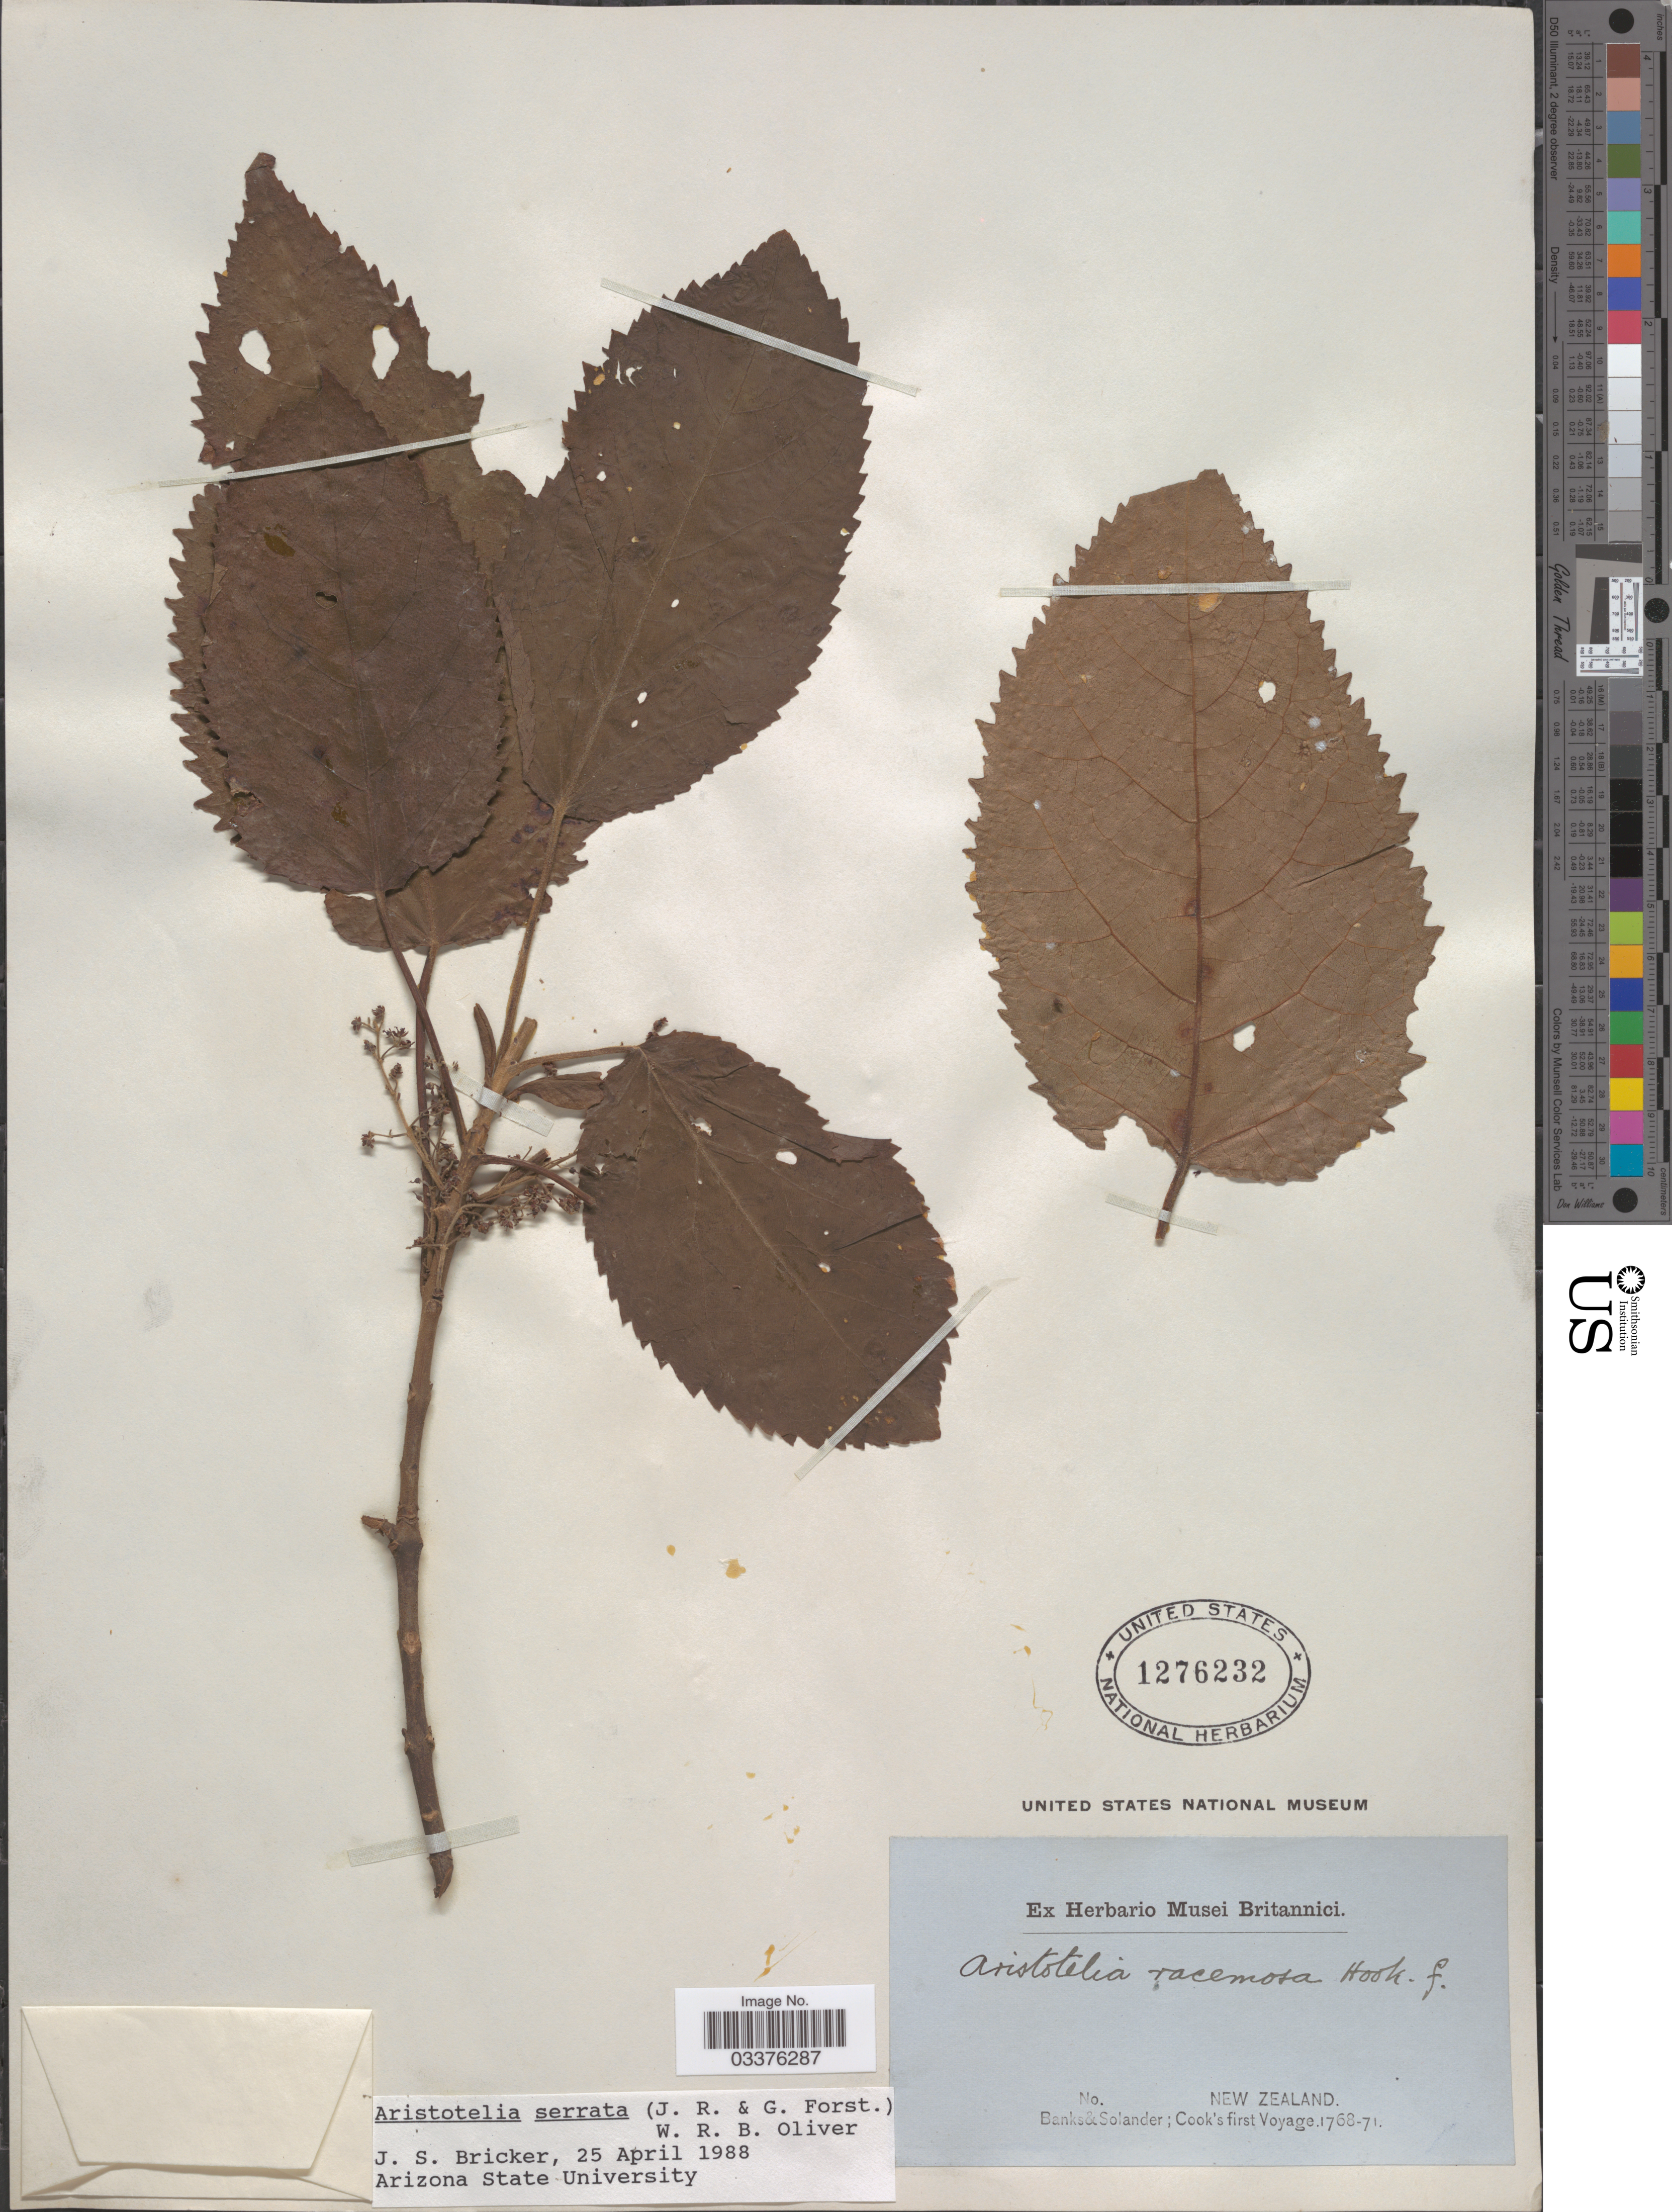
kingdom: Plantae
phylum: Tracheophyta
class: Magnoliopsida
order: Oxalidales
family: Elaeocarpaceae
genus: Aristotelia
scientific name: Aristotelia serrata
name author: Oliv.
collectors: -- Banks & -- Solander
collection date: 1768/1771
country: New Zealand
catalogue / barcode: US 1276232